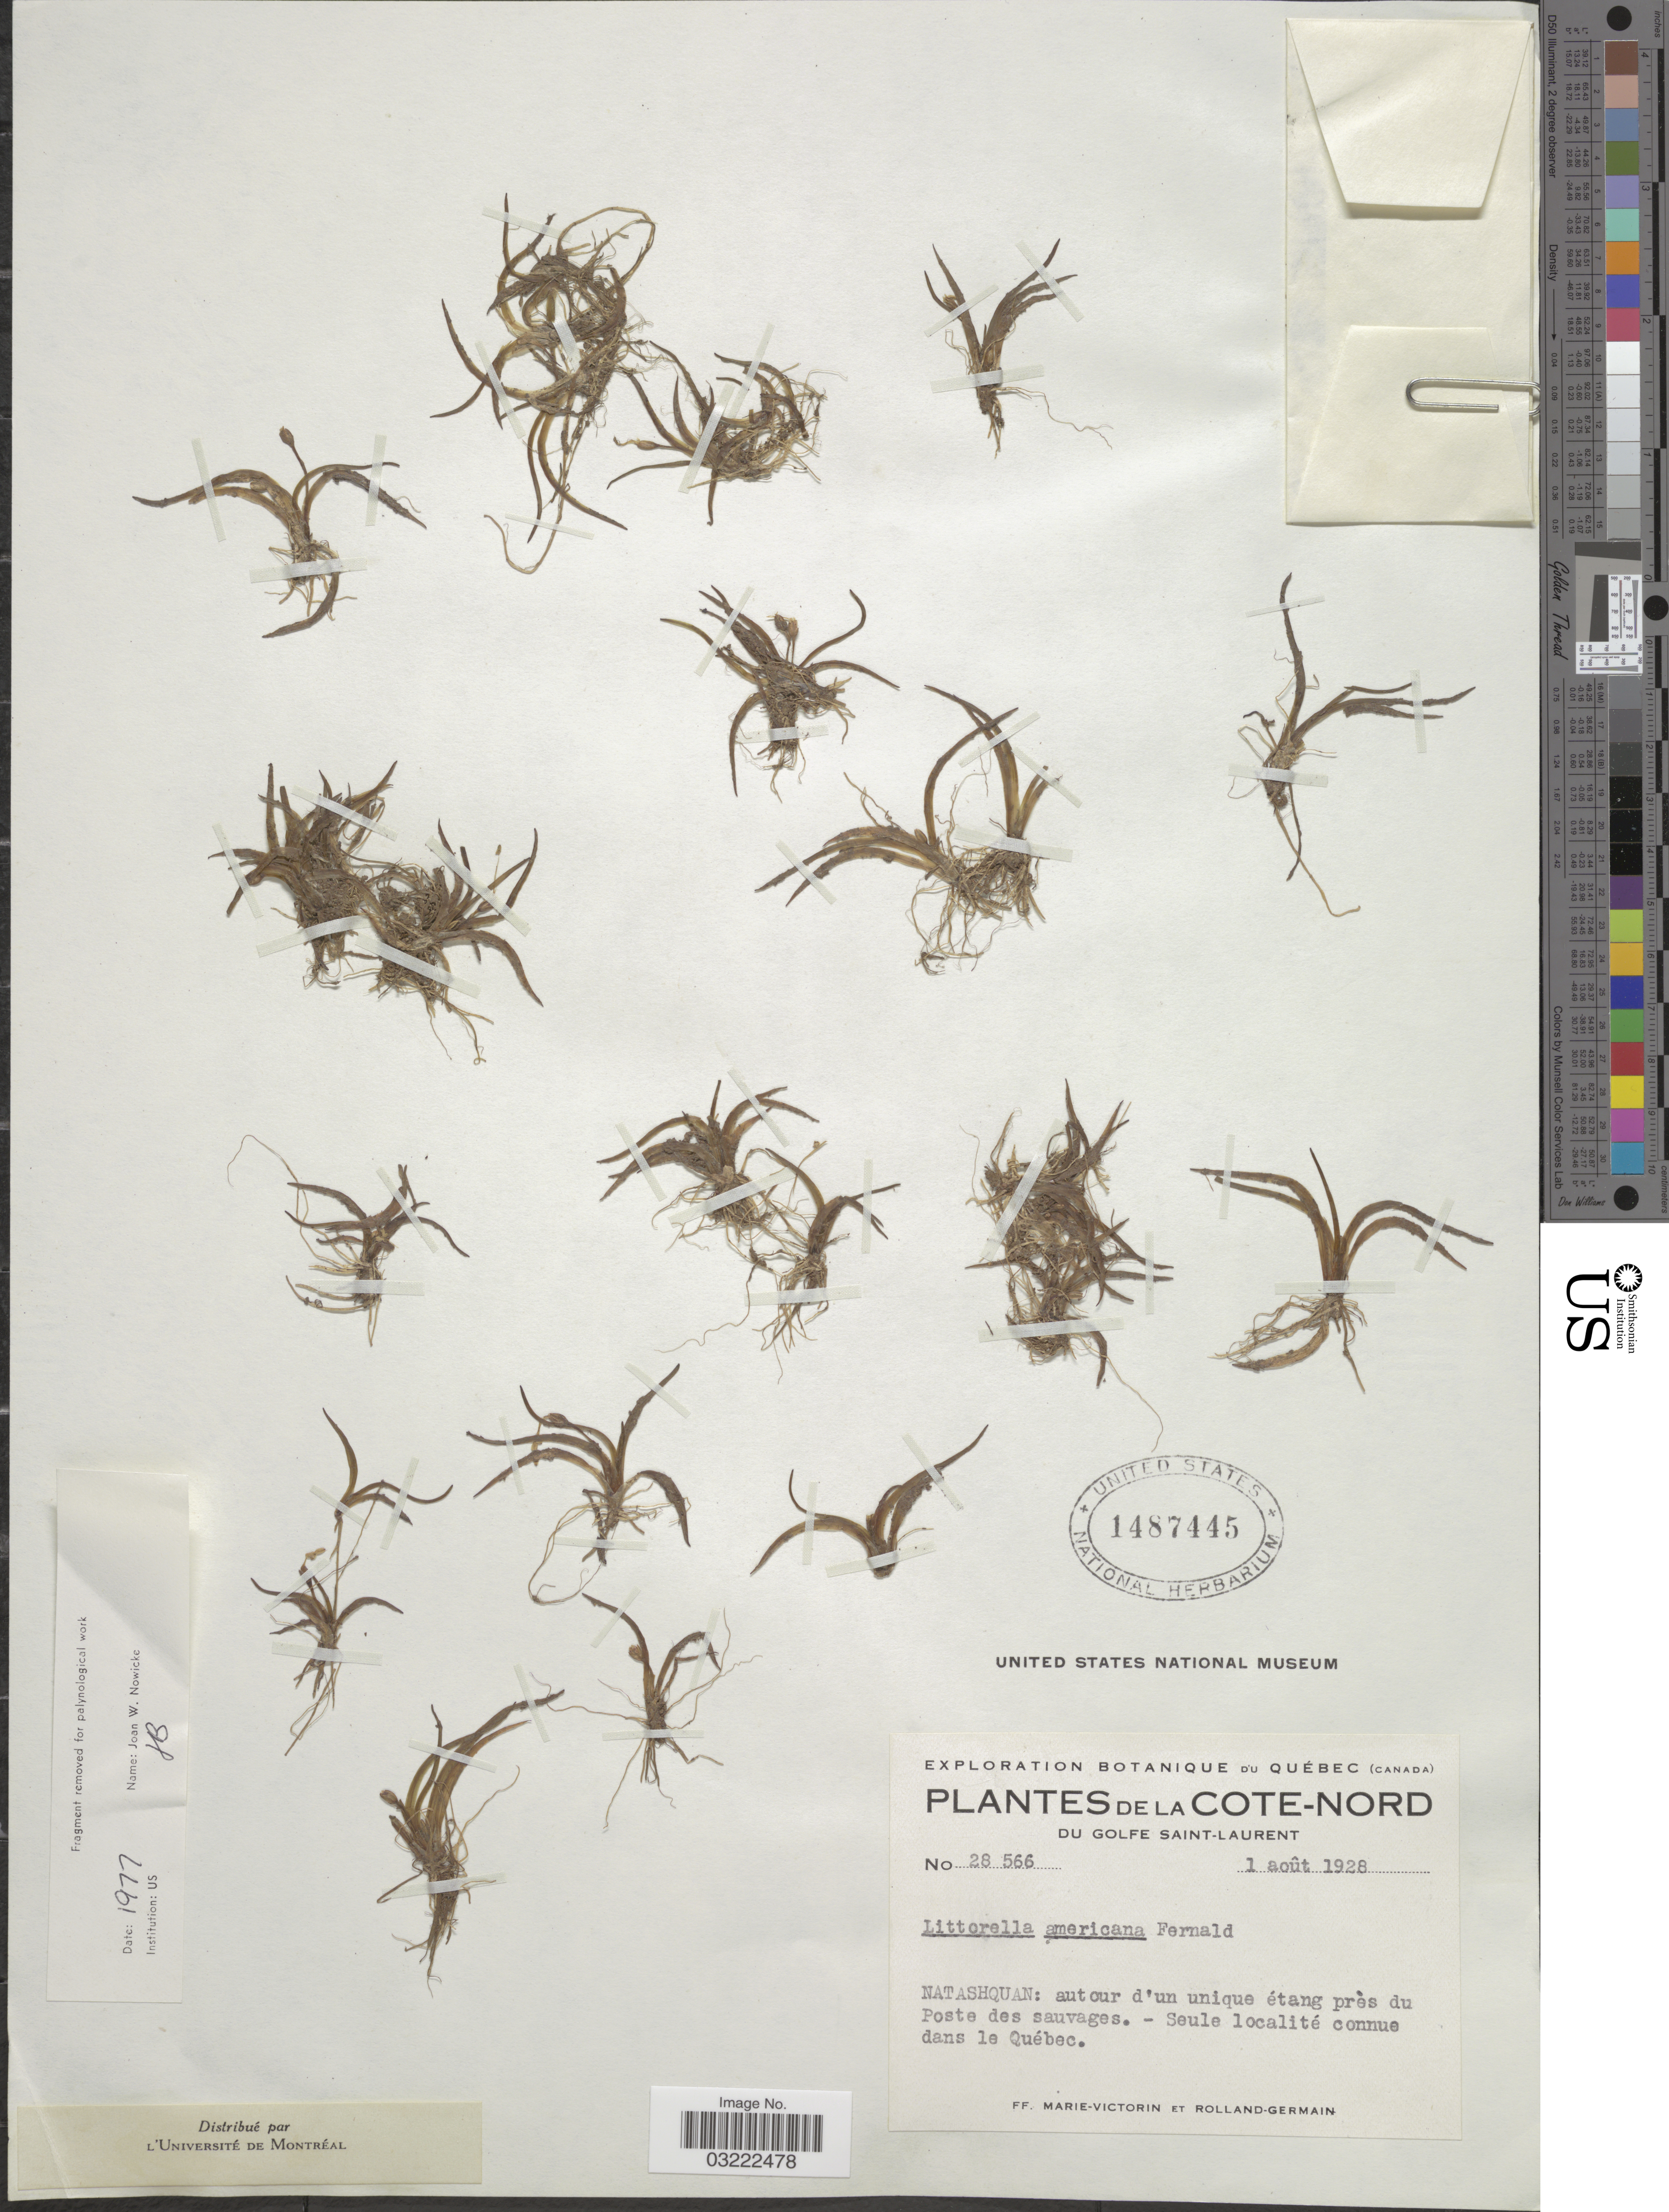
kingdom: Plantae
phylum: Tracheophyta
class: Magnoliopsida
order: Lamiales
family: Plantaginaceae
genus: Littorella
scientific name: Littorella americana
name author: Fernald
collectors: F. Marie-Victorin & Rolland-Germain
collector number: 28566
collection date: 1928-08-01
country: Canada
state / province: Quebec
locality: De la Cote-Nord, Du Golfe Saint-Laurent, Natashquan: autour d'un unique étang près du Poste des sauvages. - Seule localité connue dans le Québec.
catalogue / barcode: US 1487445